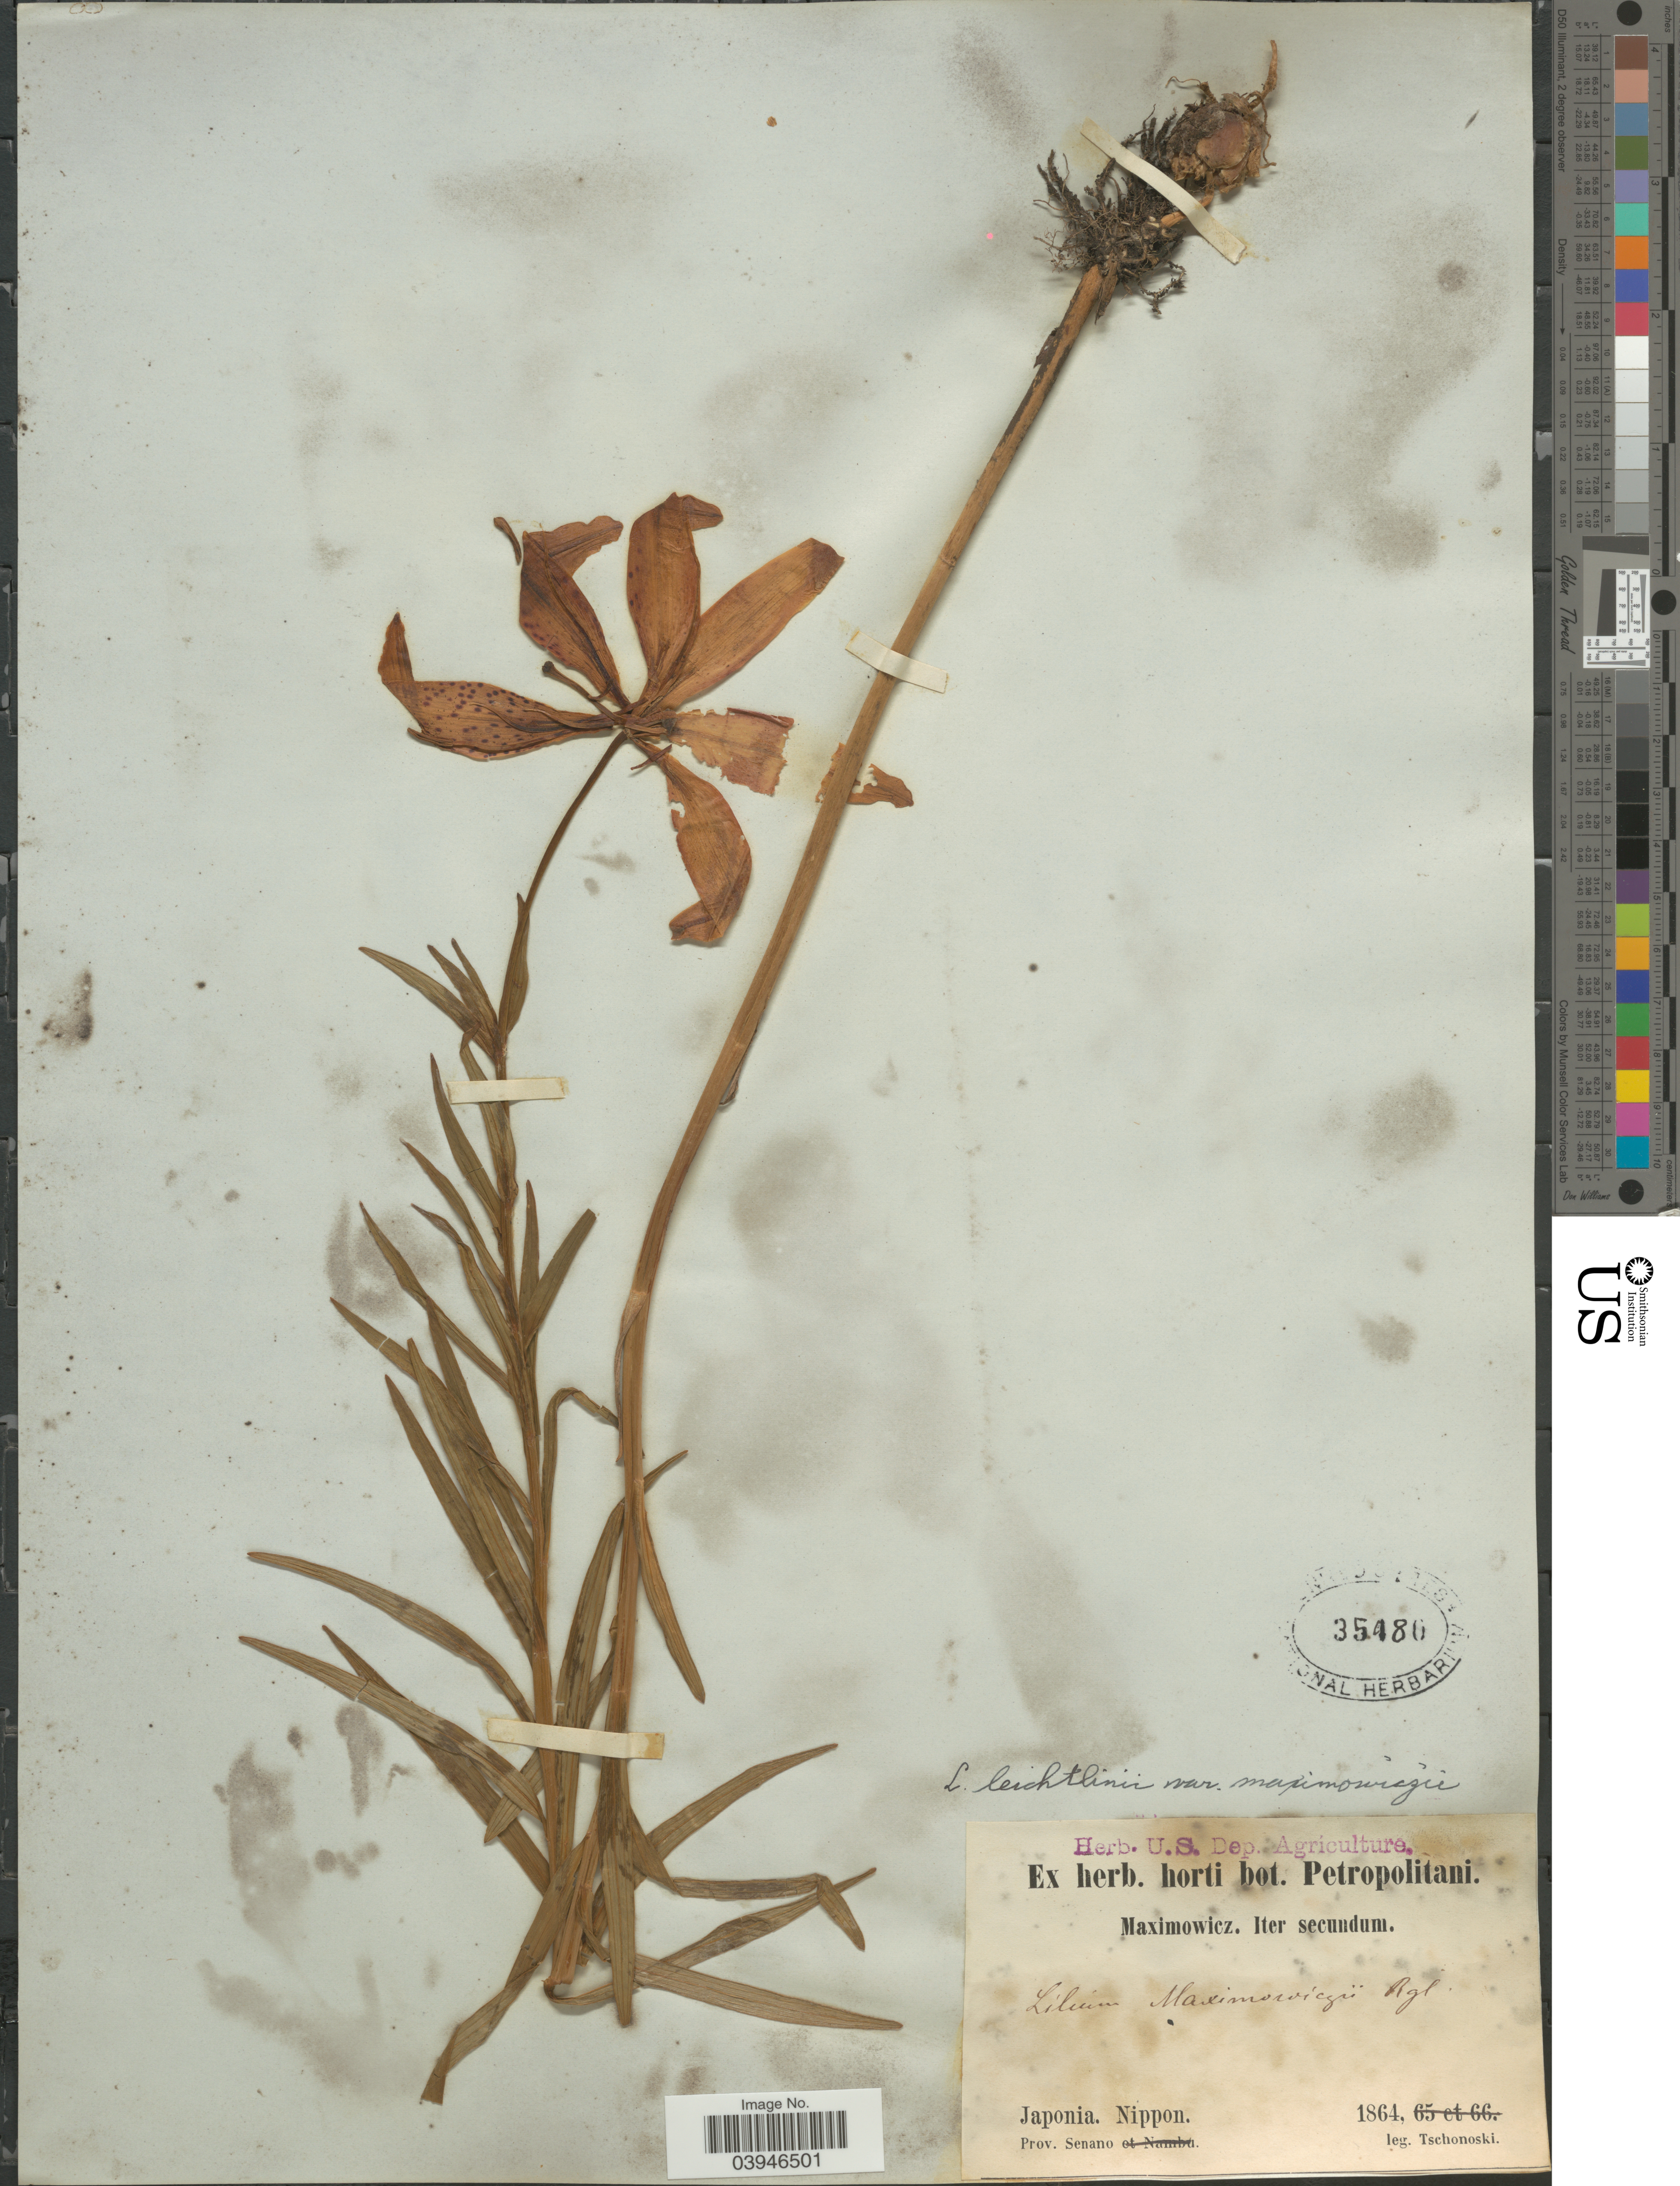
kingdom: Plantae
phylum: Tracheophyta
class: Liliopsida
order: Liliales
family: Liliaceae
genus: Lilium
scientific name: Lilium leichtlinii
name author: Hook. f.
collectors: -. Tschonoski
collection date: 1864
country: Japan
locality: Nippon. Prov. Senano.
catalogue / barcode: US 35486